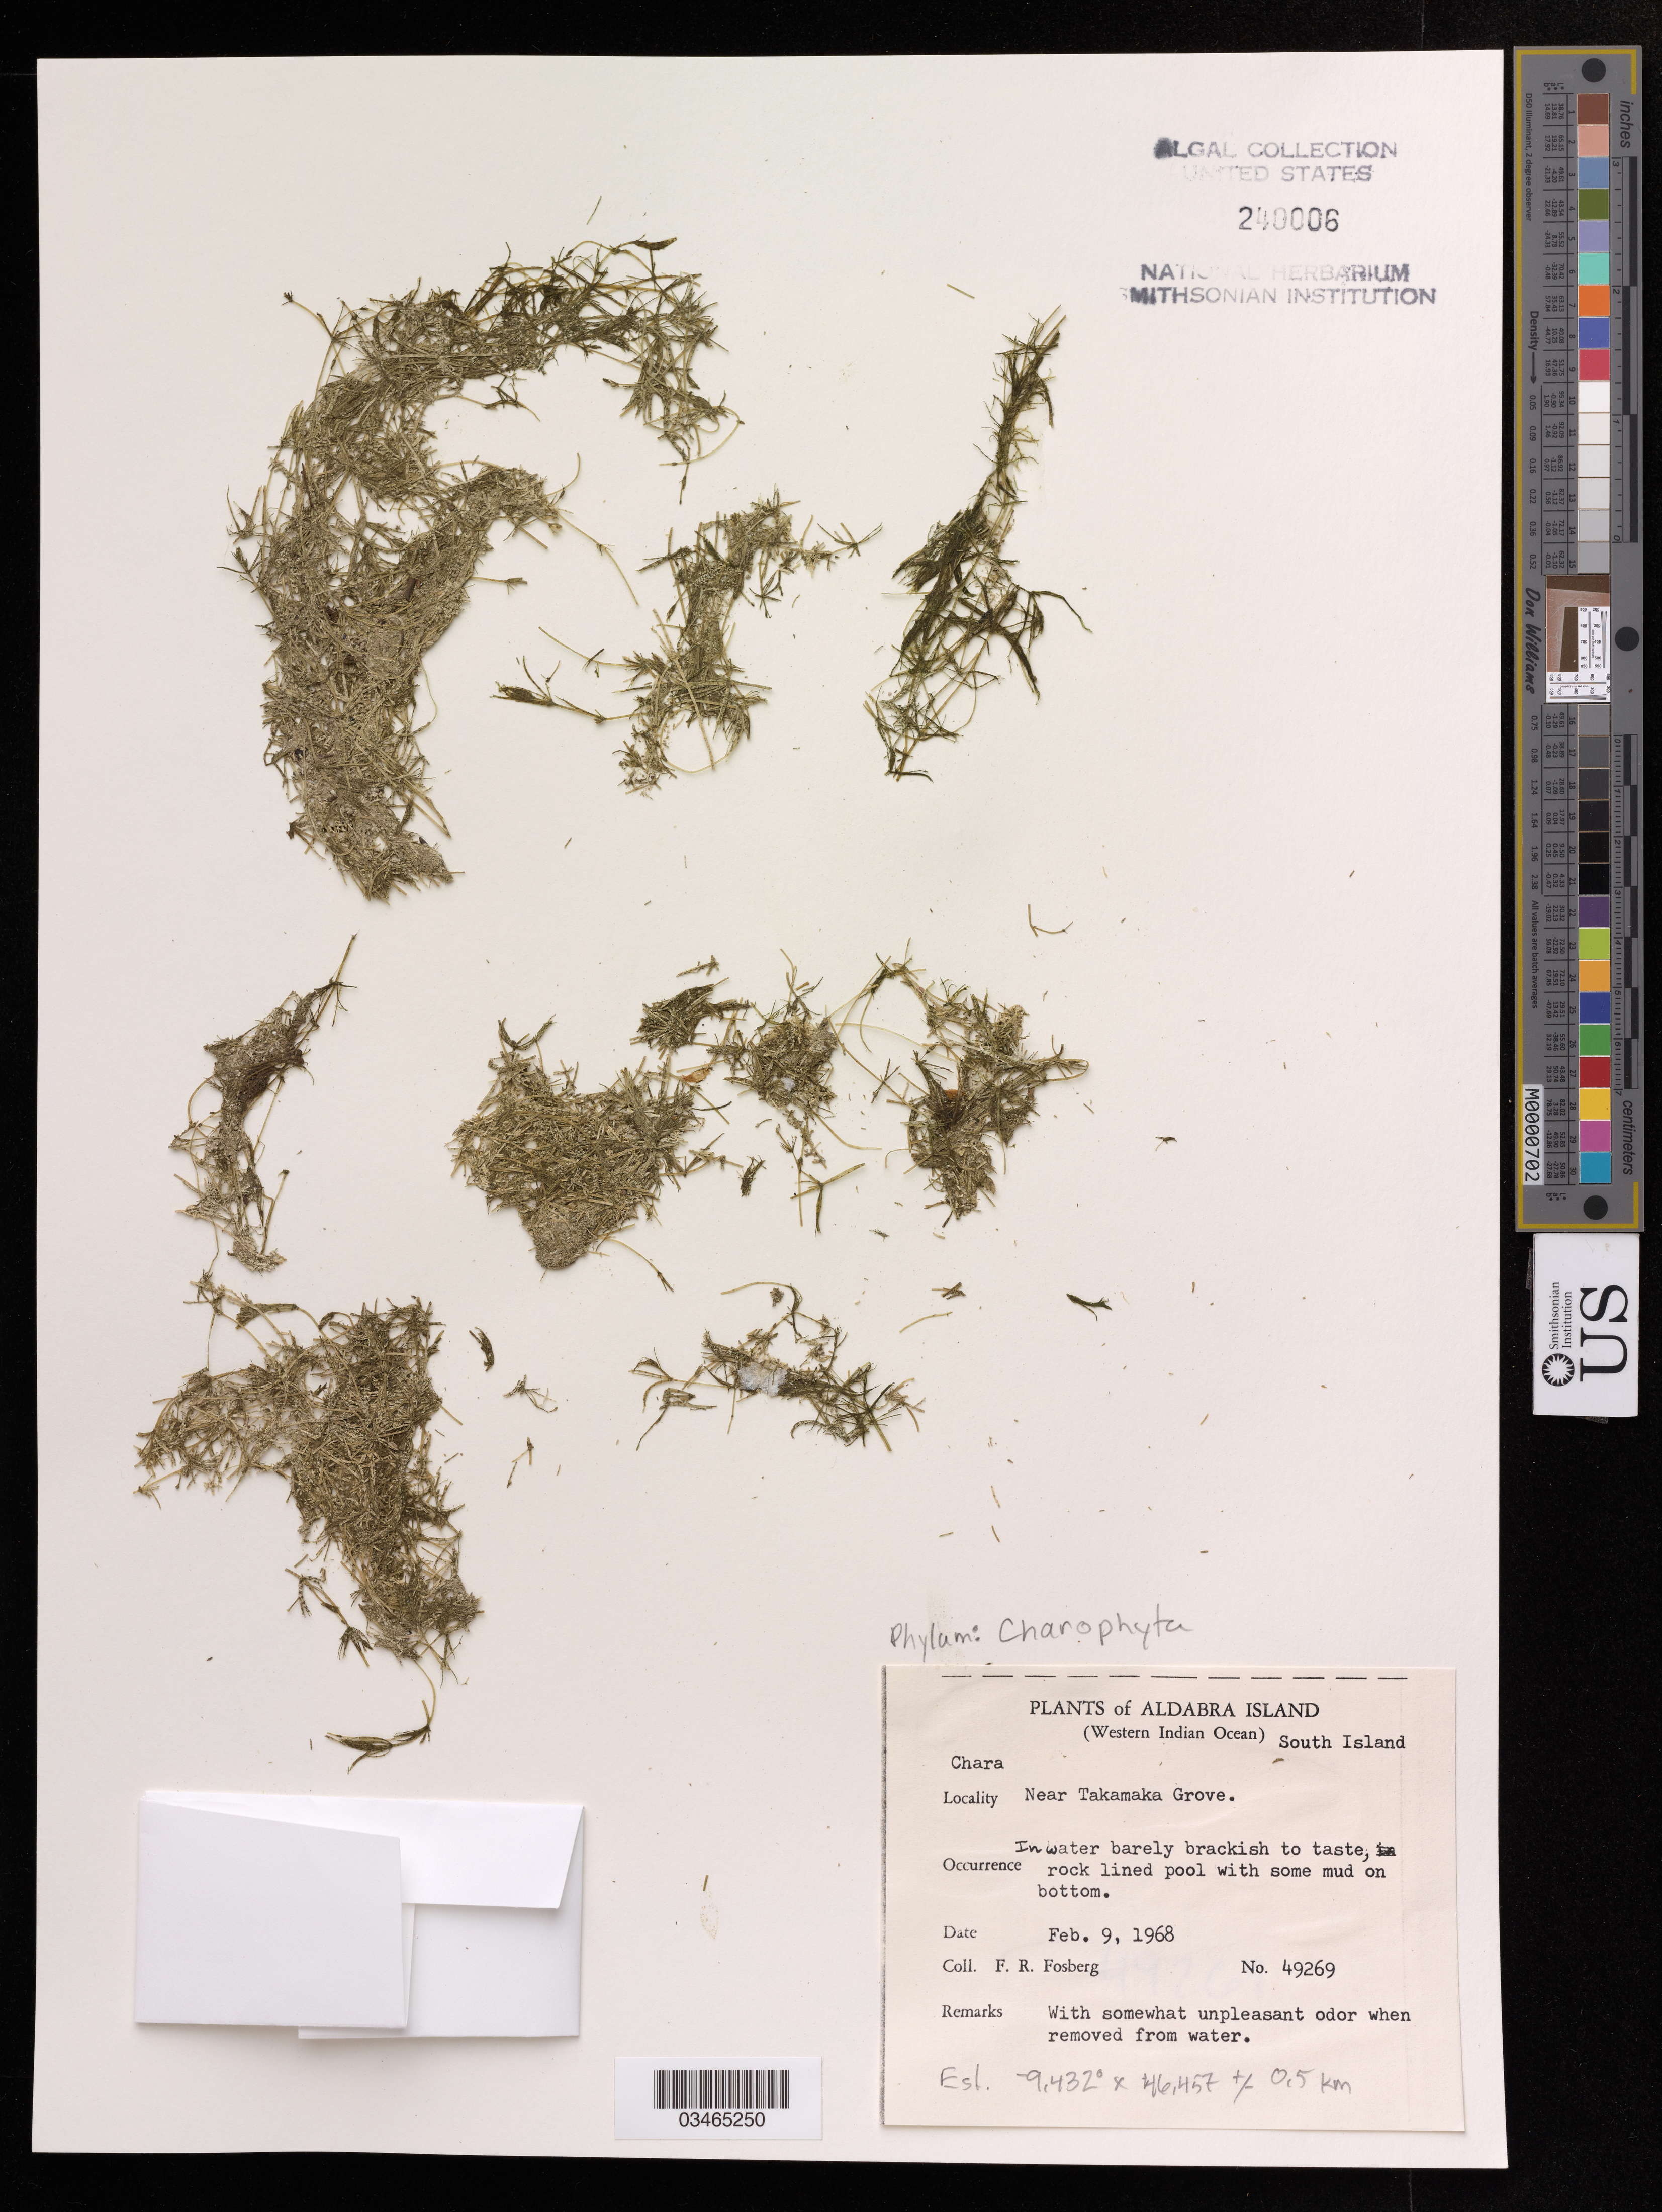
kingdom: Plantae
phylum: Charophyta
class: Charophyceae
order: Charales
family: Characeae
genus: Chara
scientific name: Chara sp.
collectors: F. R. Fosberg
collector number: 49269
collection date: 1968-02-09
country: British Indian Ocean Territory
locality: Aldabra Island, South Island, Near Takamaka Grove.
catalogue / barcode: US 240006